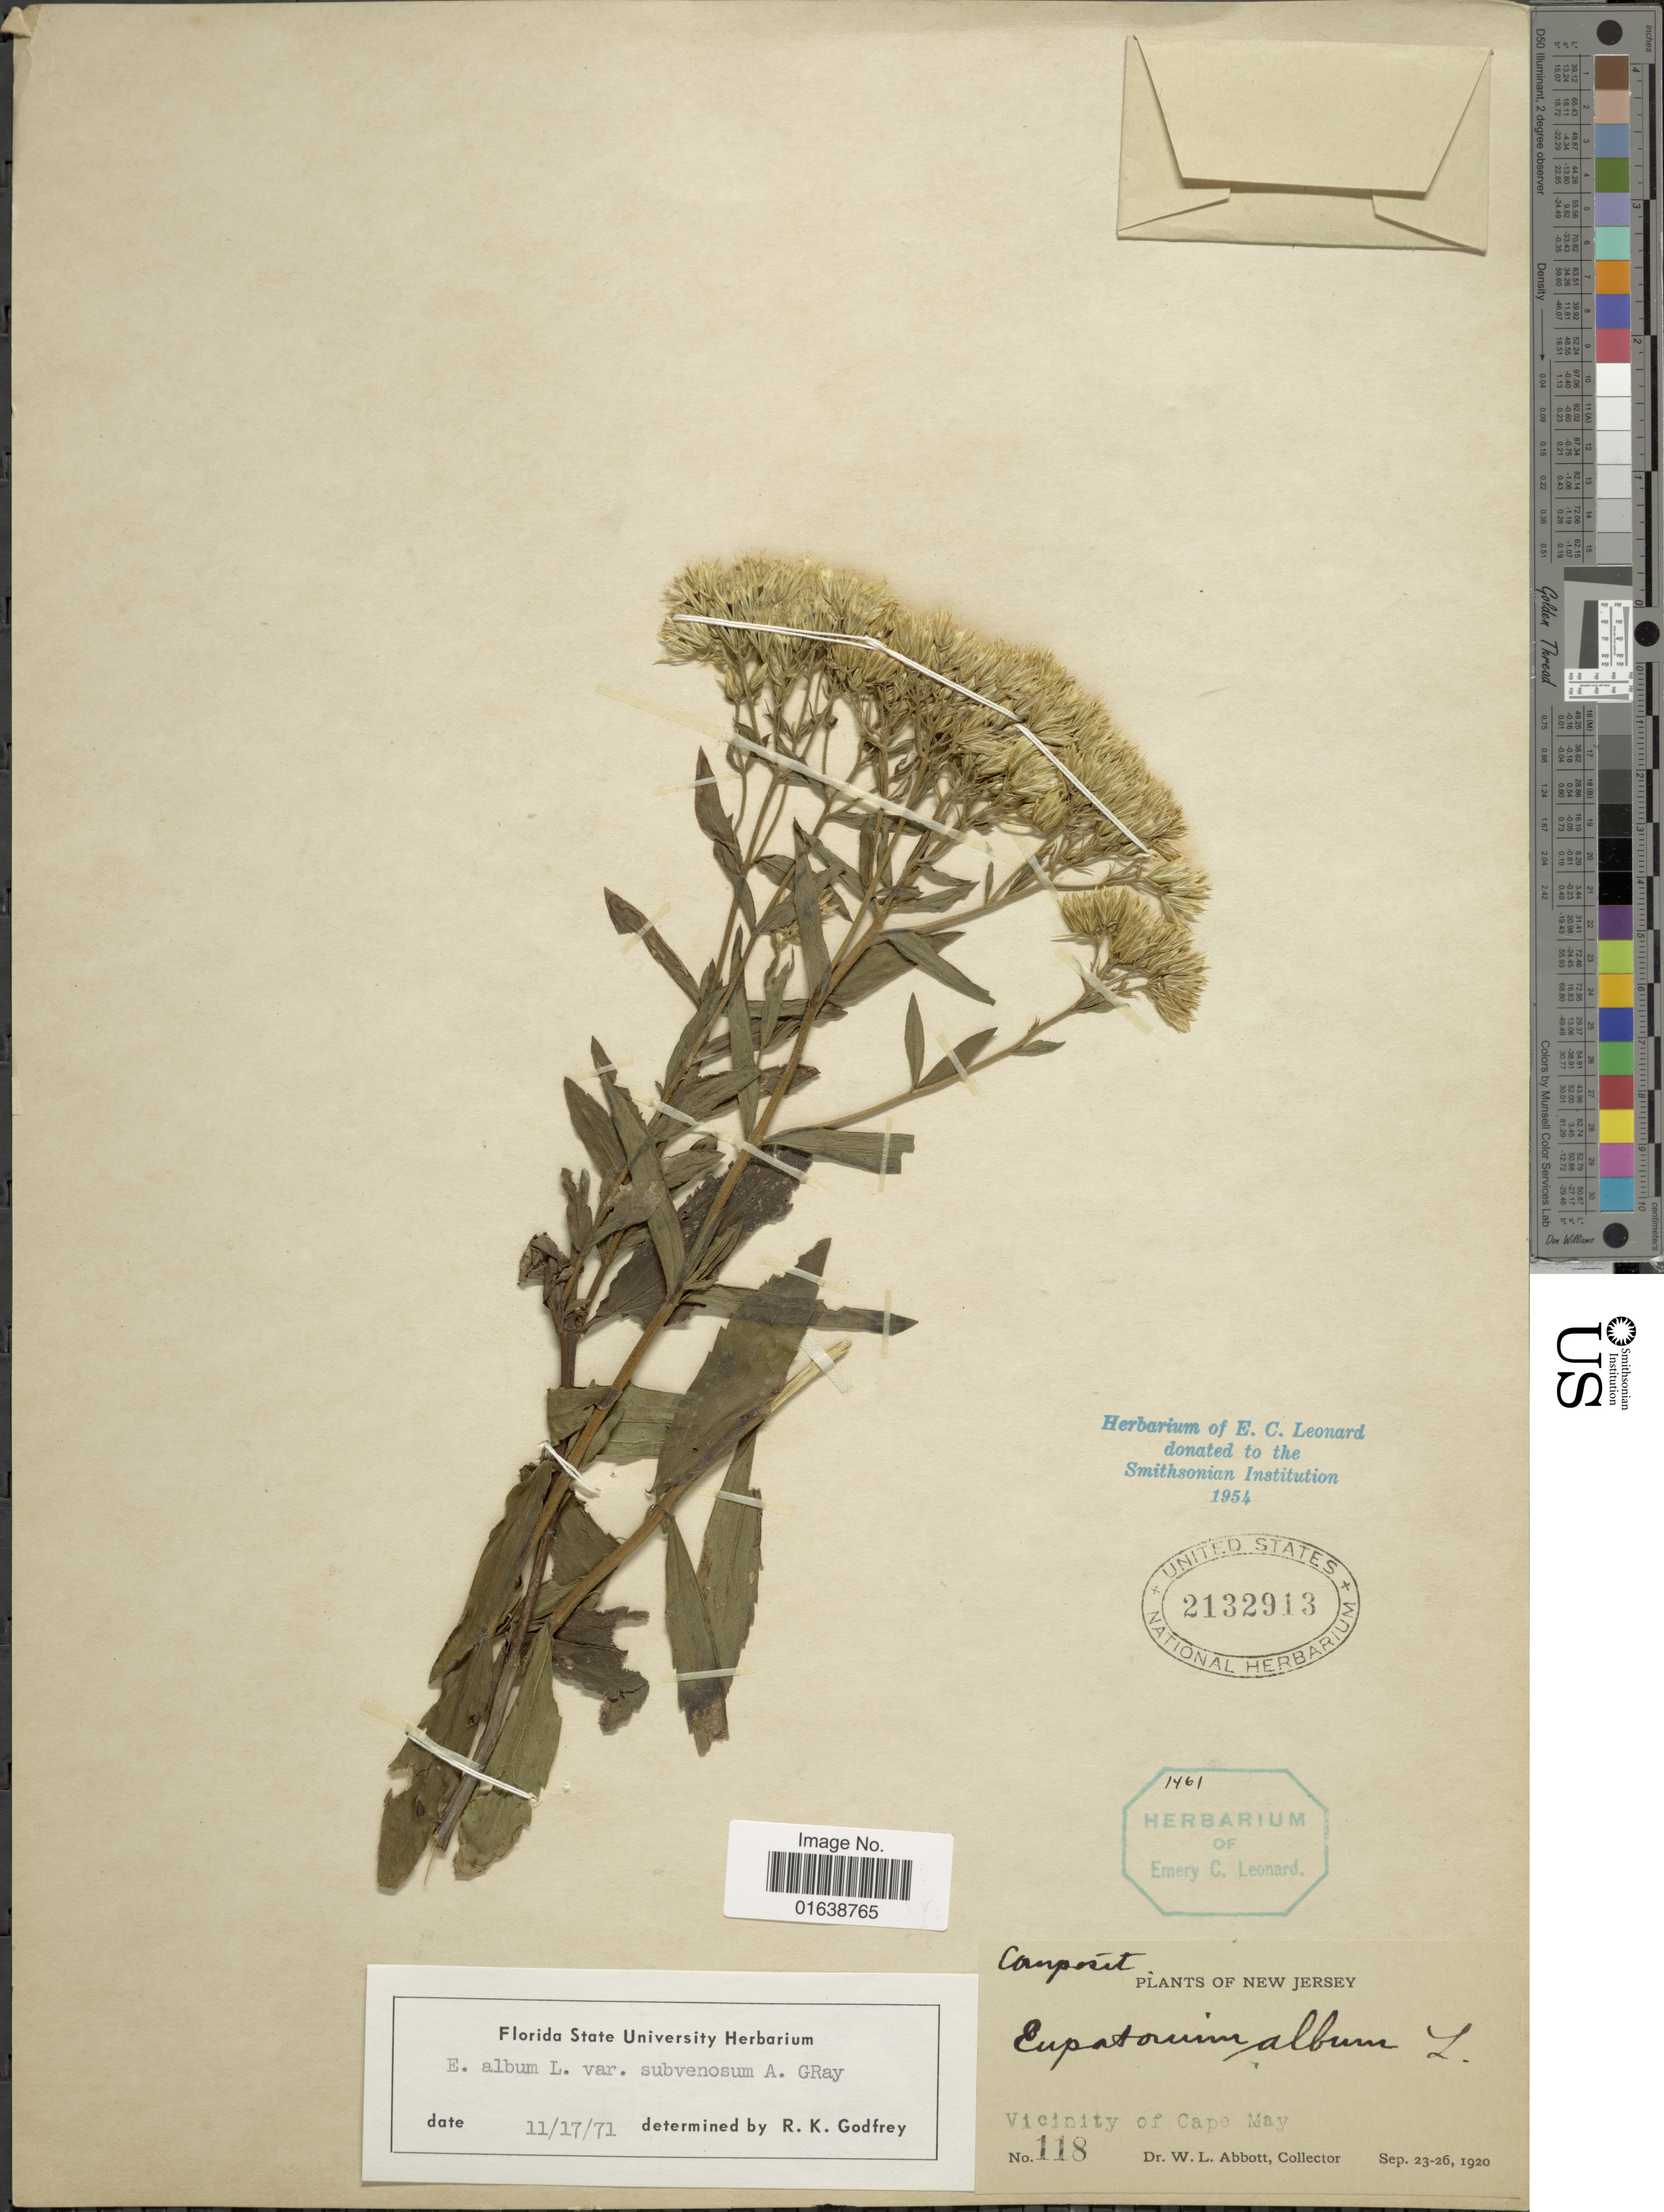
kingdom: Plantae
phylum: Tracheophyta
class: Magnoliopsida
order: Asterales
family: Asteraceae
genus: Eupatorium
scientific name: Eupatorium album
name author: L.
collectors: W. L. Abbott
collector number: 118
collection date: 1920-09-23/1920-09-26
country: United States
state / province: New Jersey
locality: New Jersey. Vicinity of Cape May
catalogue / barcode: US 2132913